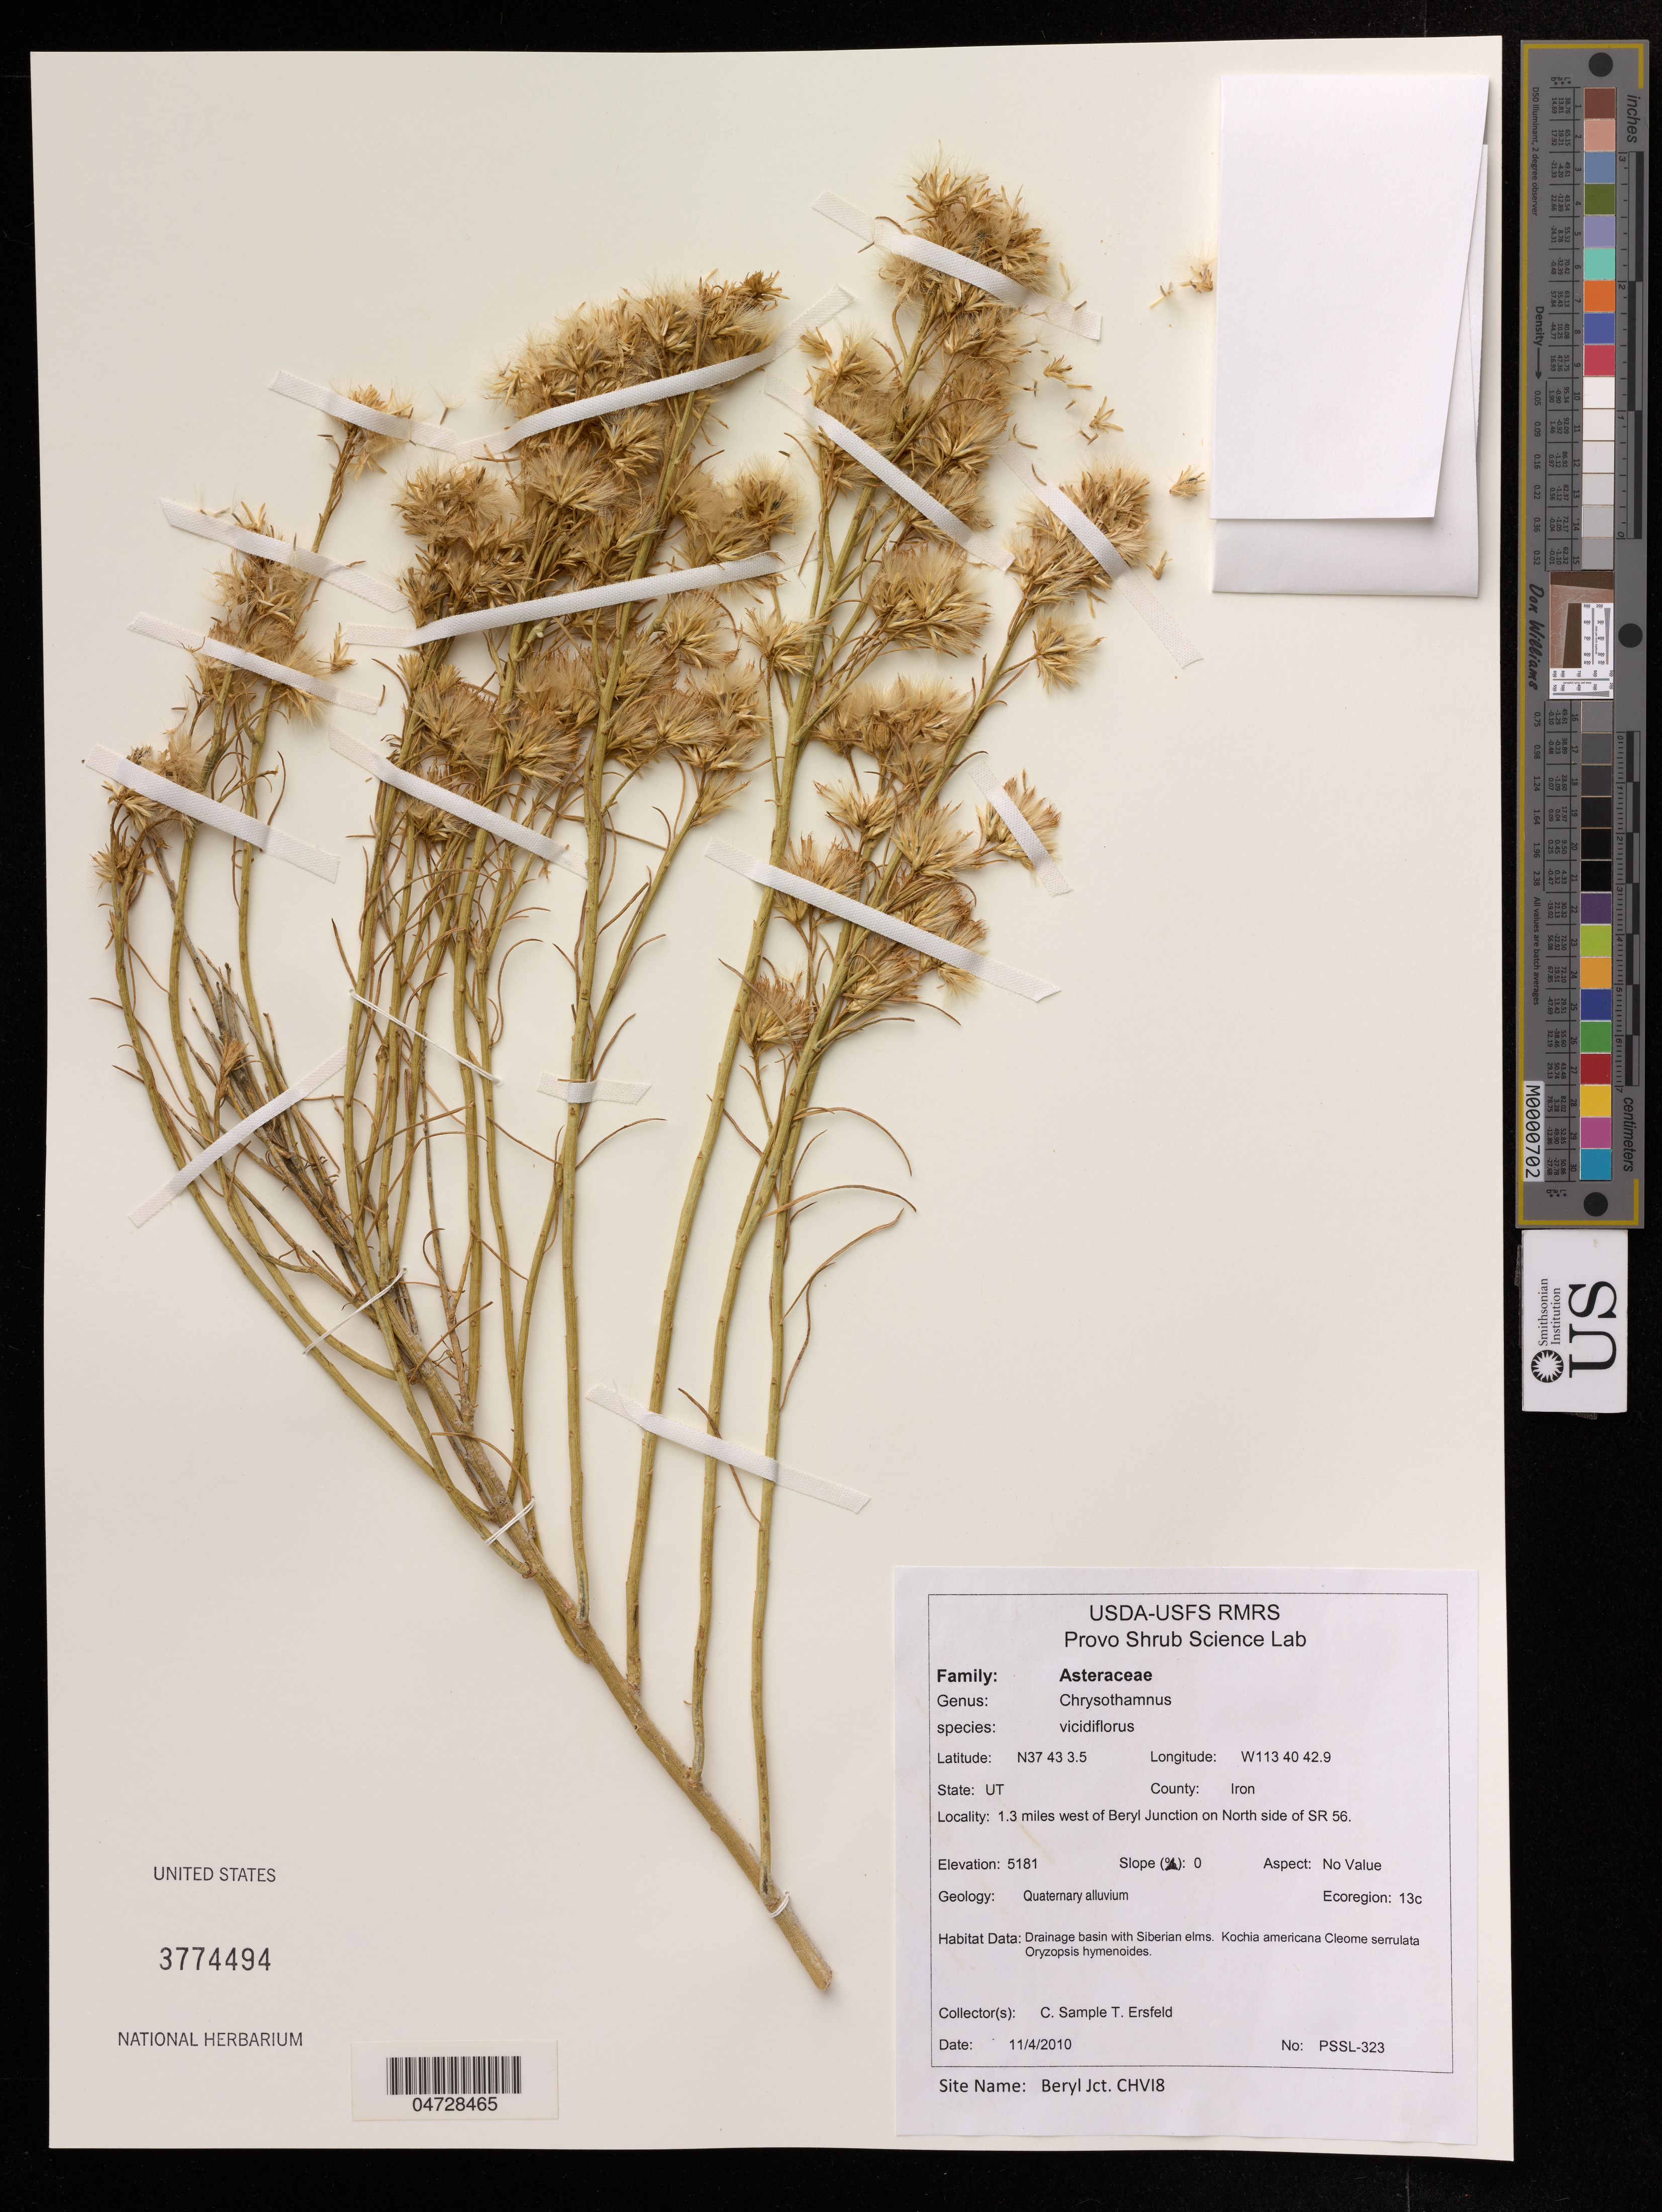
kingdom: Plantae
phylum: Tracheophyta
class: Magnoliopsida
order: Asterales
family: Asteraceae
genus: Chrysothamnus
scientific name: Chrysothamnus viscidiflorus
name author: (Hook.) Nutt.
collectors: C. Sample & T. Ersfeld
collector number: PSSL-323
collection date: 2010-04-11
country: United States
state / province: Utah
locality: Iron, 1.3 miles west of Beryl Junction on North side of SR 56.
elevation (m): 1579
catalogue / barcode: US 3774494